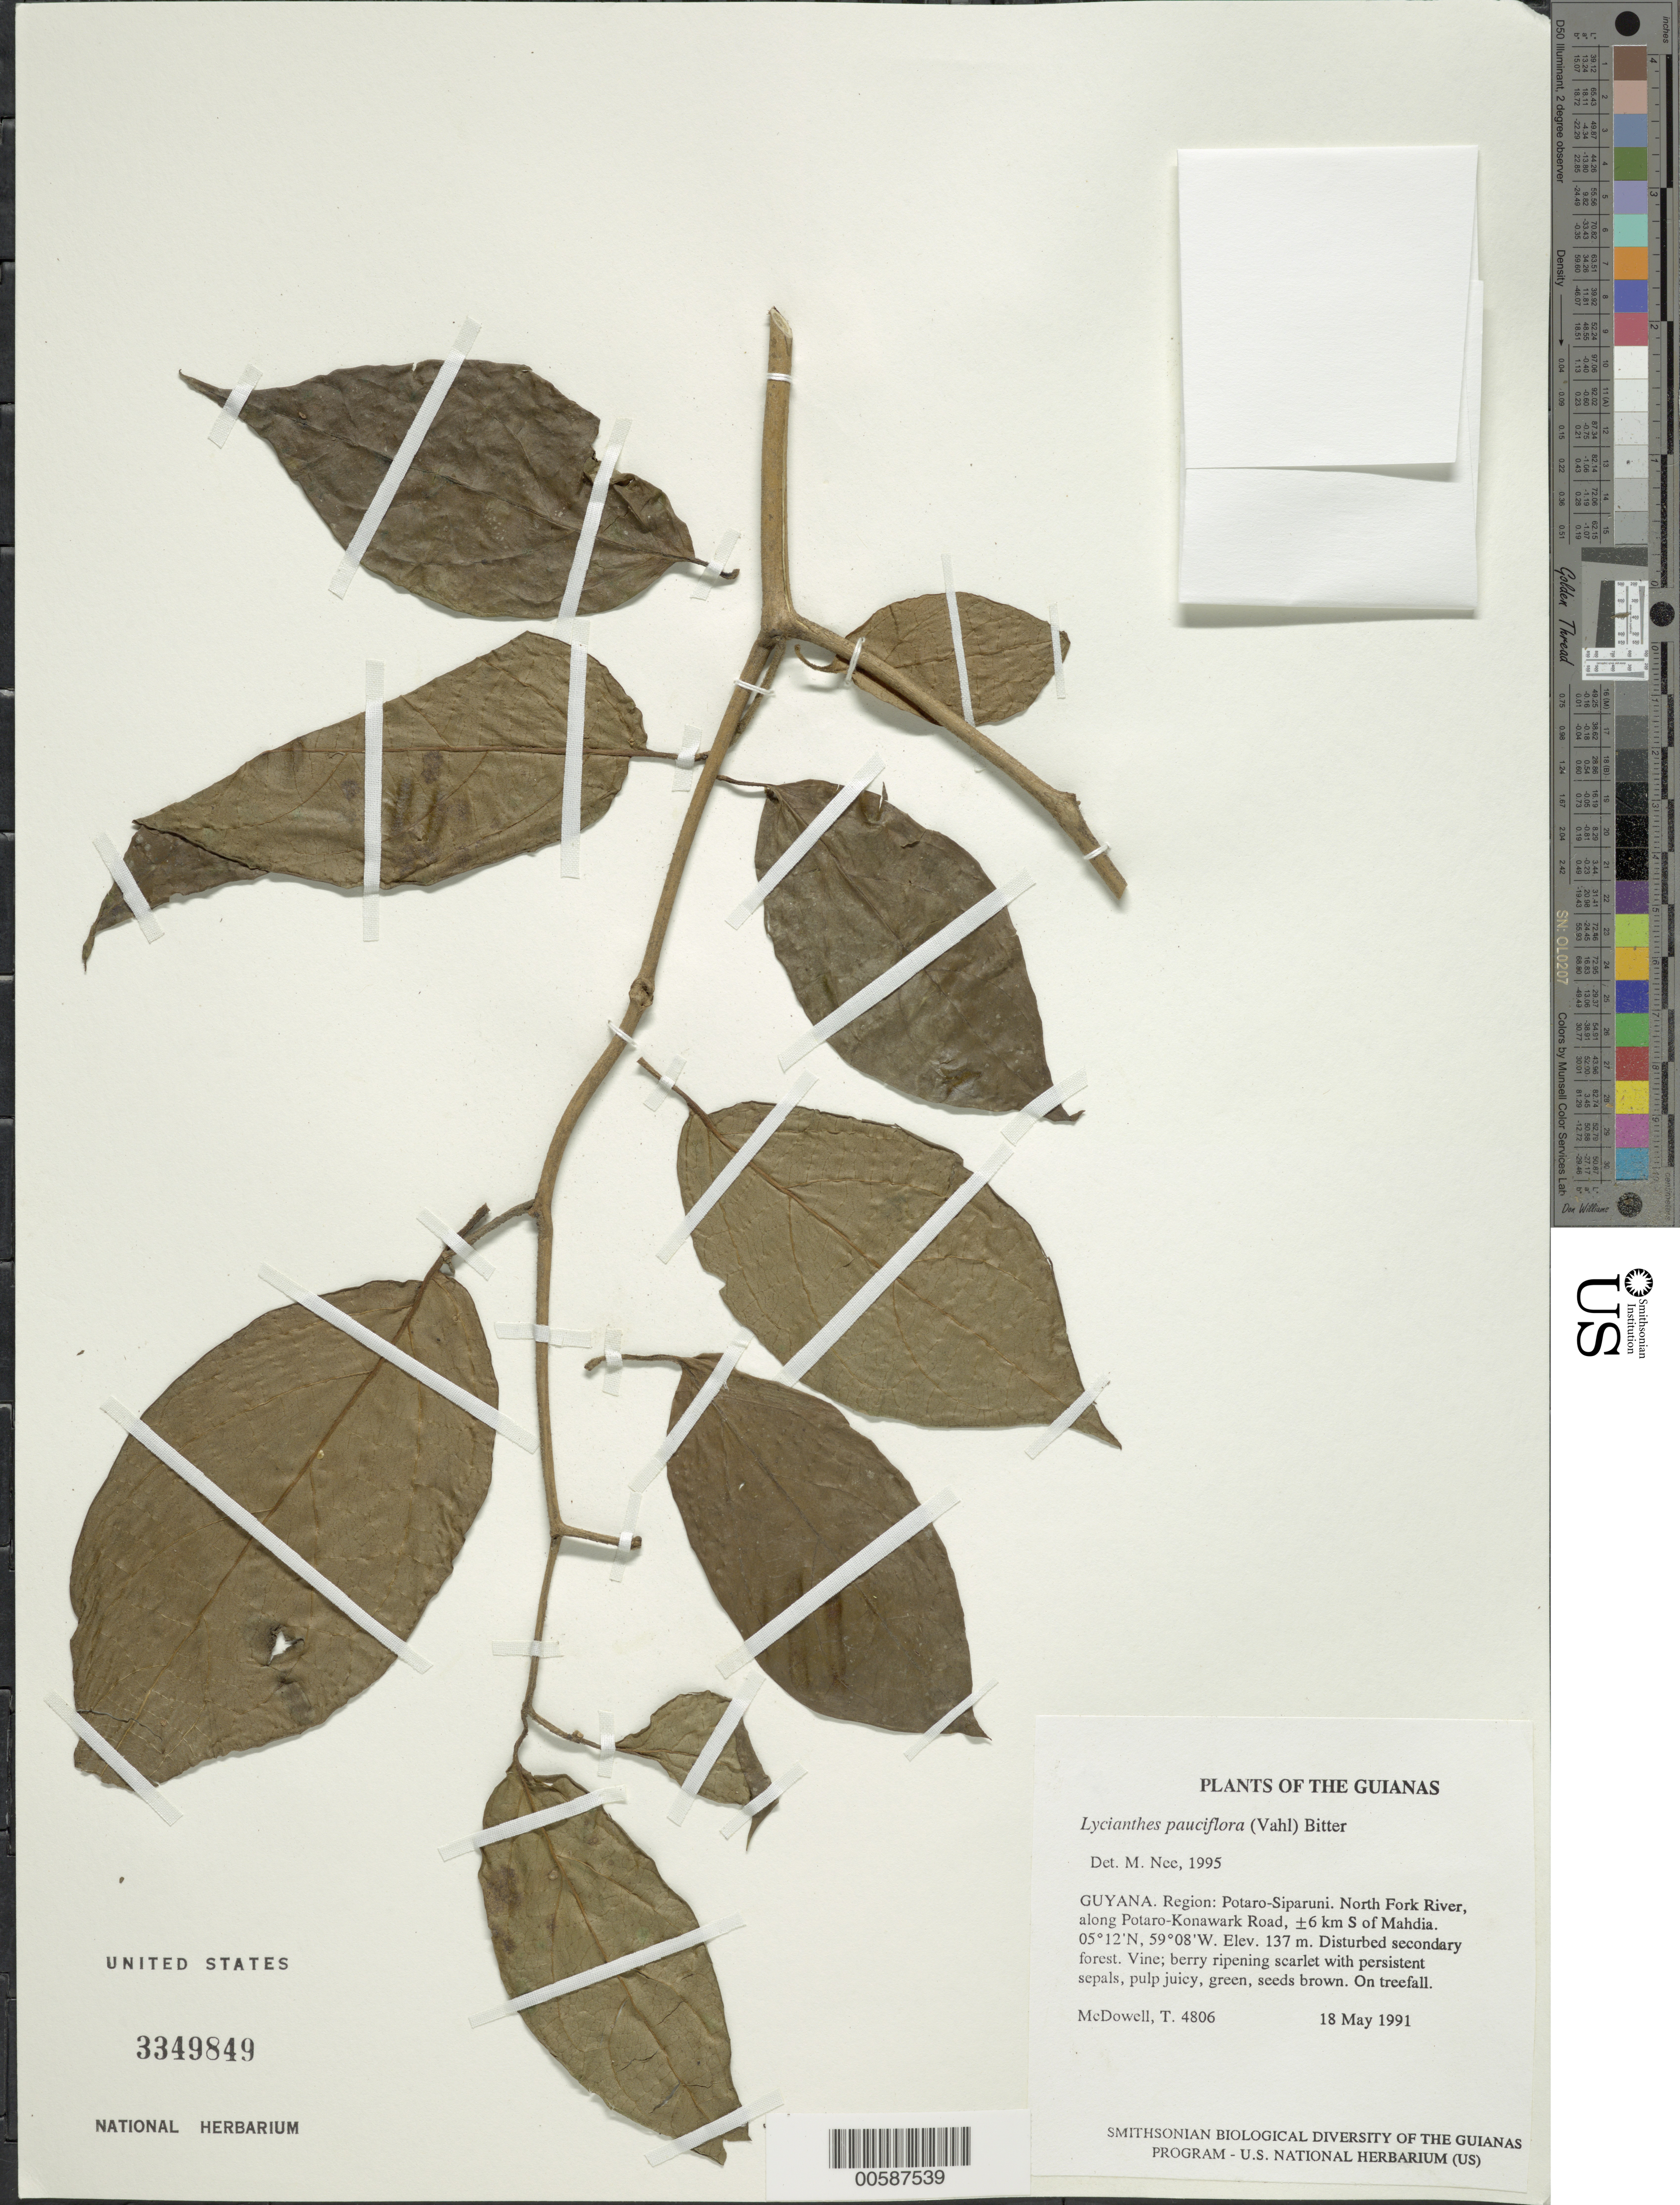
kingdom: Plantae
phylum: Tracheophyta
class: Magnoliopsida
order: Solanales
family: Solanaceae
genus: Lycianthes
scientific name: Lycianthes pauciflora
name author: (Vahl) Bitter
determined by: Nee, Michael H.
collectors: T. McDowell, C. L. Kelloff & A. Stobey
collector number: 4806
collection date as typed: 18 May 1991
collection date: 1991-05-18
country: Guyana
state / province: Potaro-Siparuni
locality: North Fork River, along Potaro-Konawark Road, ±6 km S of Mahdia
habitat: Disturbed secondary forest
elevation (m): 137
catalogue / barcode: US 3349849